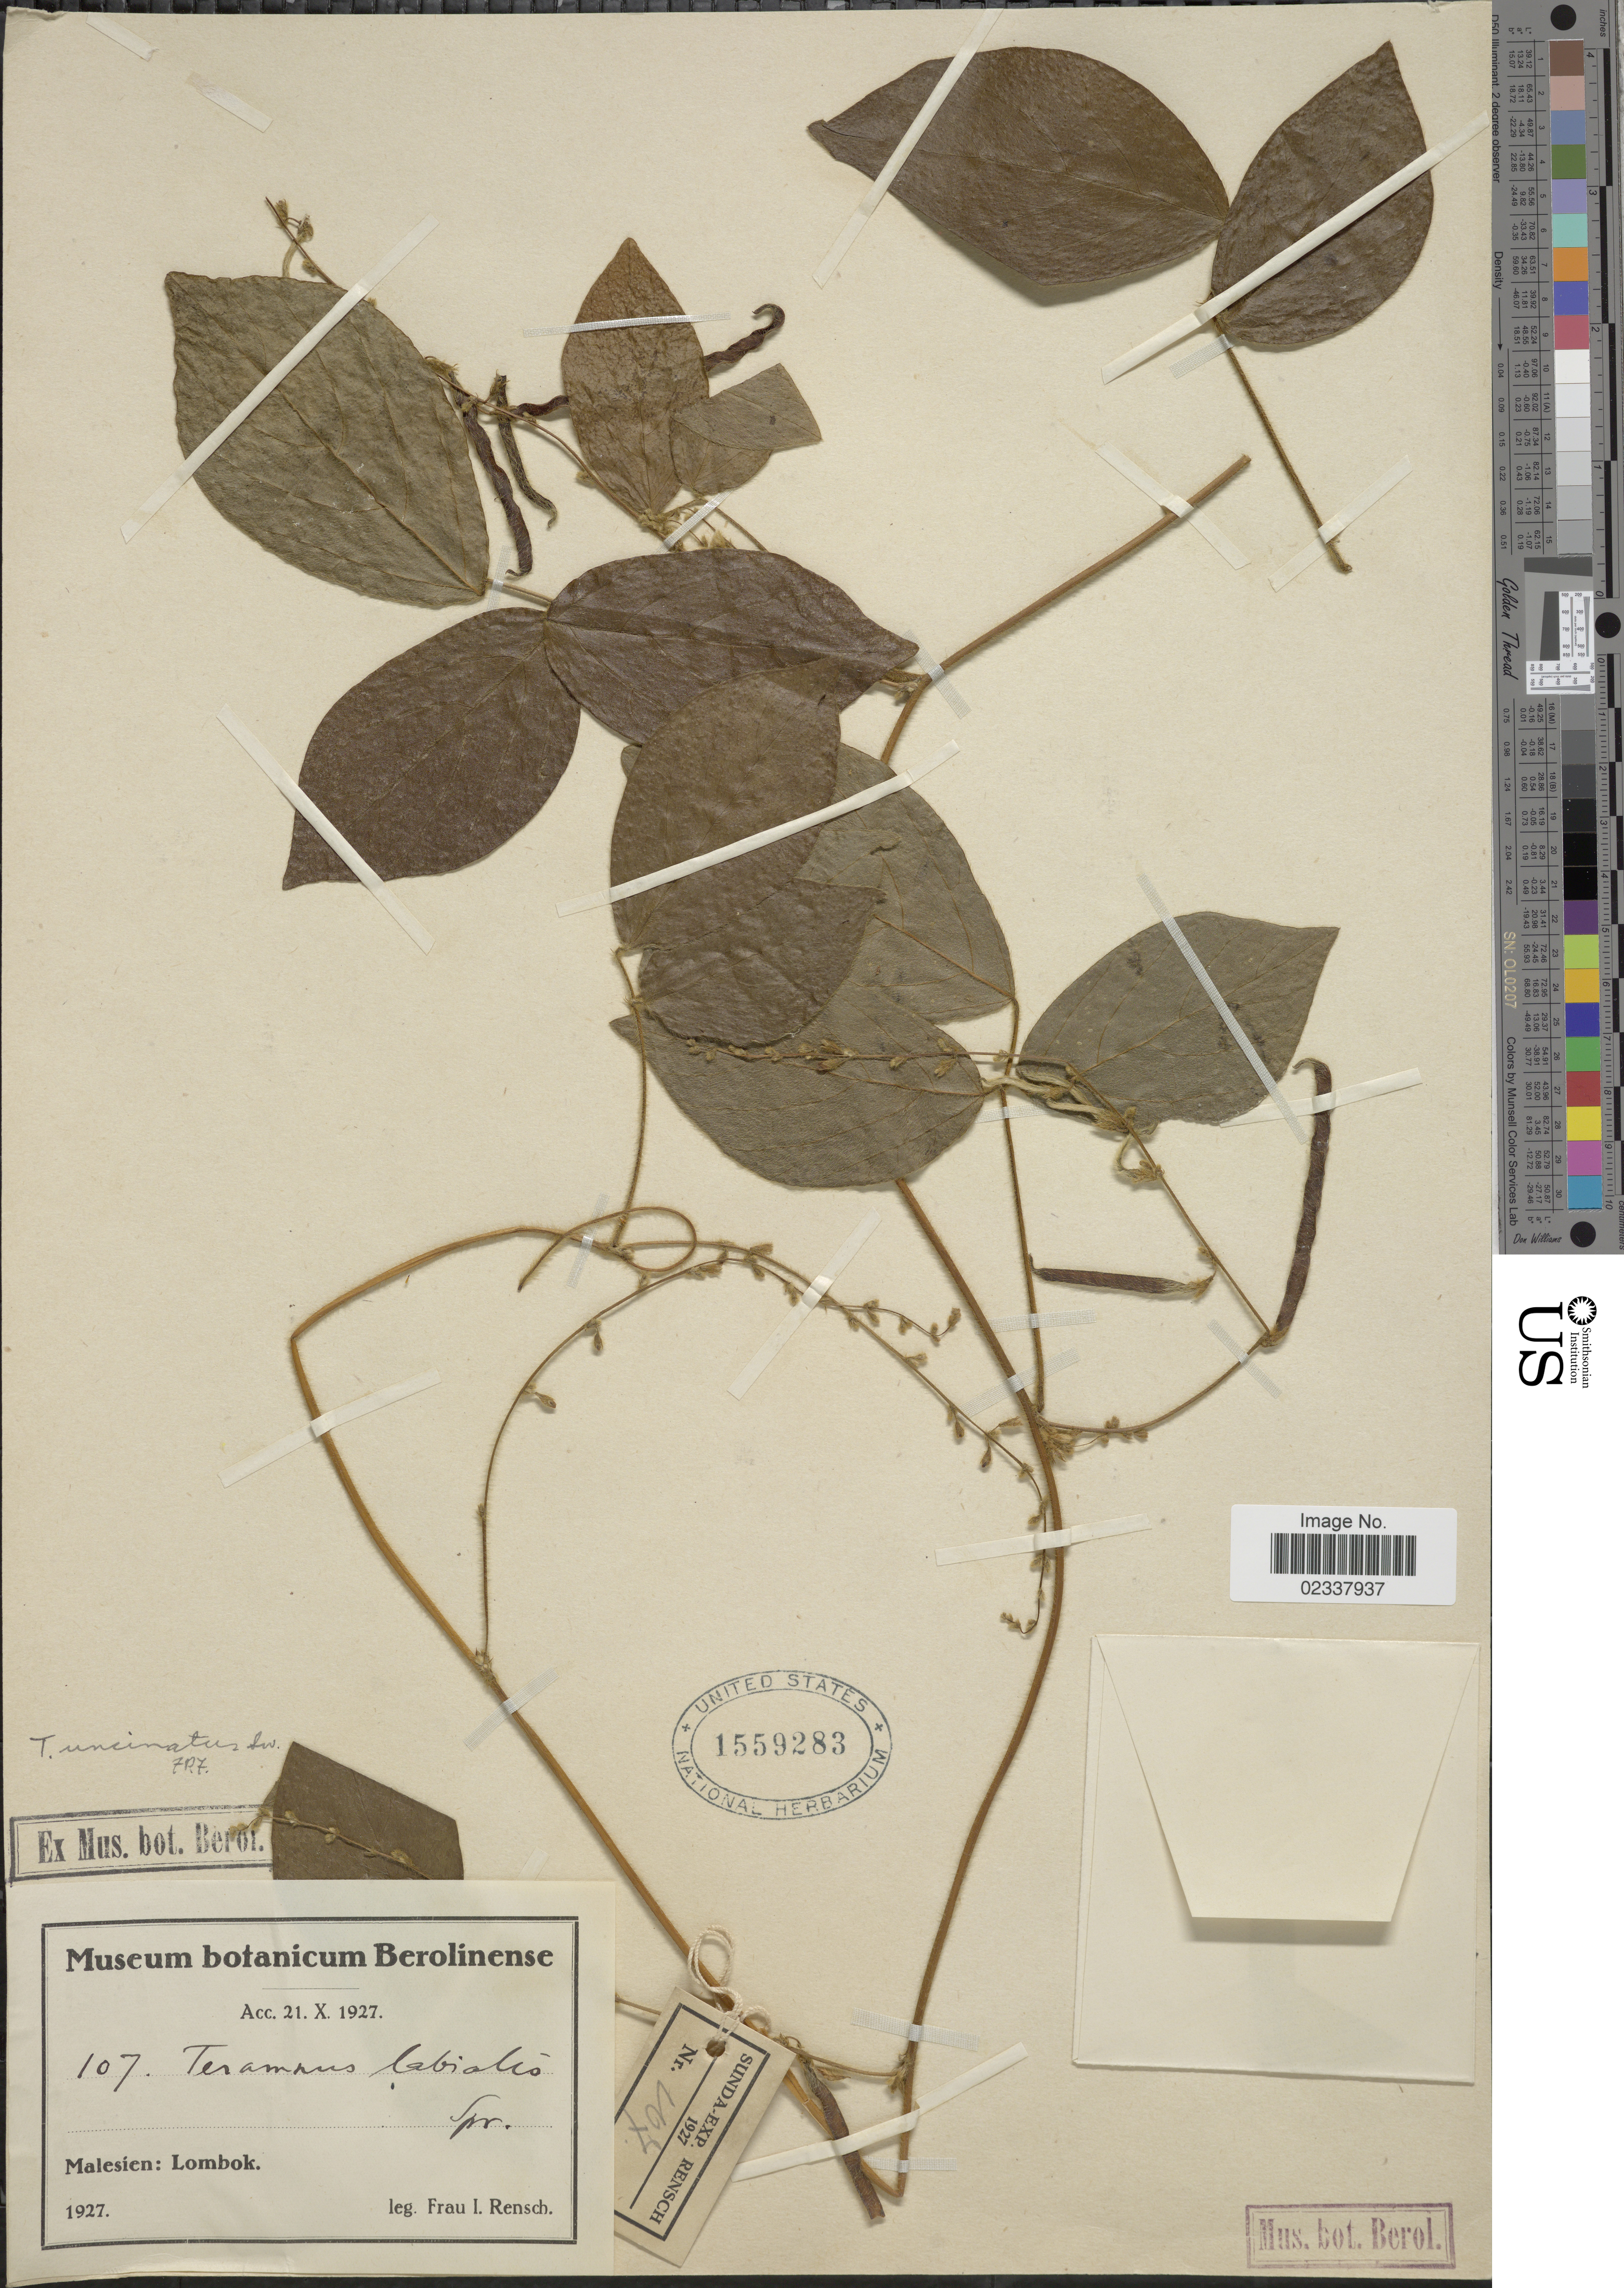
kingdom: Plantae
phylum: Tracheophyta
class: Magnoliopsida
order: Fabales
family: Fabaceae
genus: Teramnus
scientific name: Teramnus uncinatus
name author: (L.) Sw.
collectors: F. Rensch.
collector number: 107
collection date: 1927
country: Indonesia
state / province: Nusa Tenggara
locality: Malesien: Lombok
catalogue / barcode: US 1559283